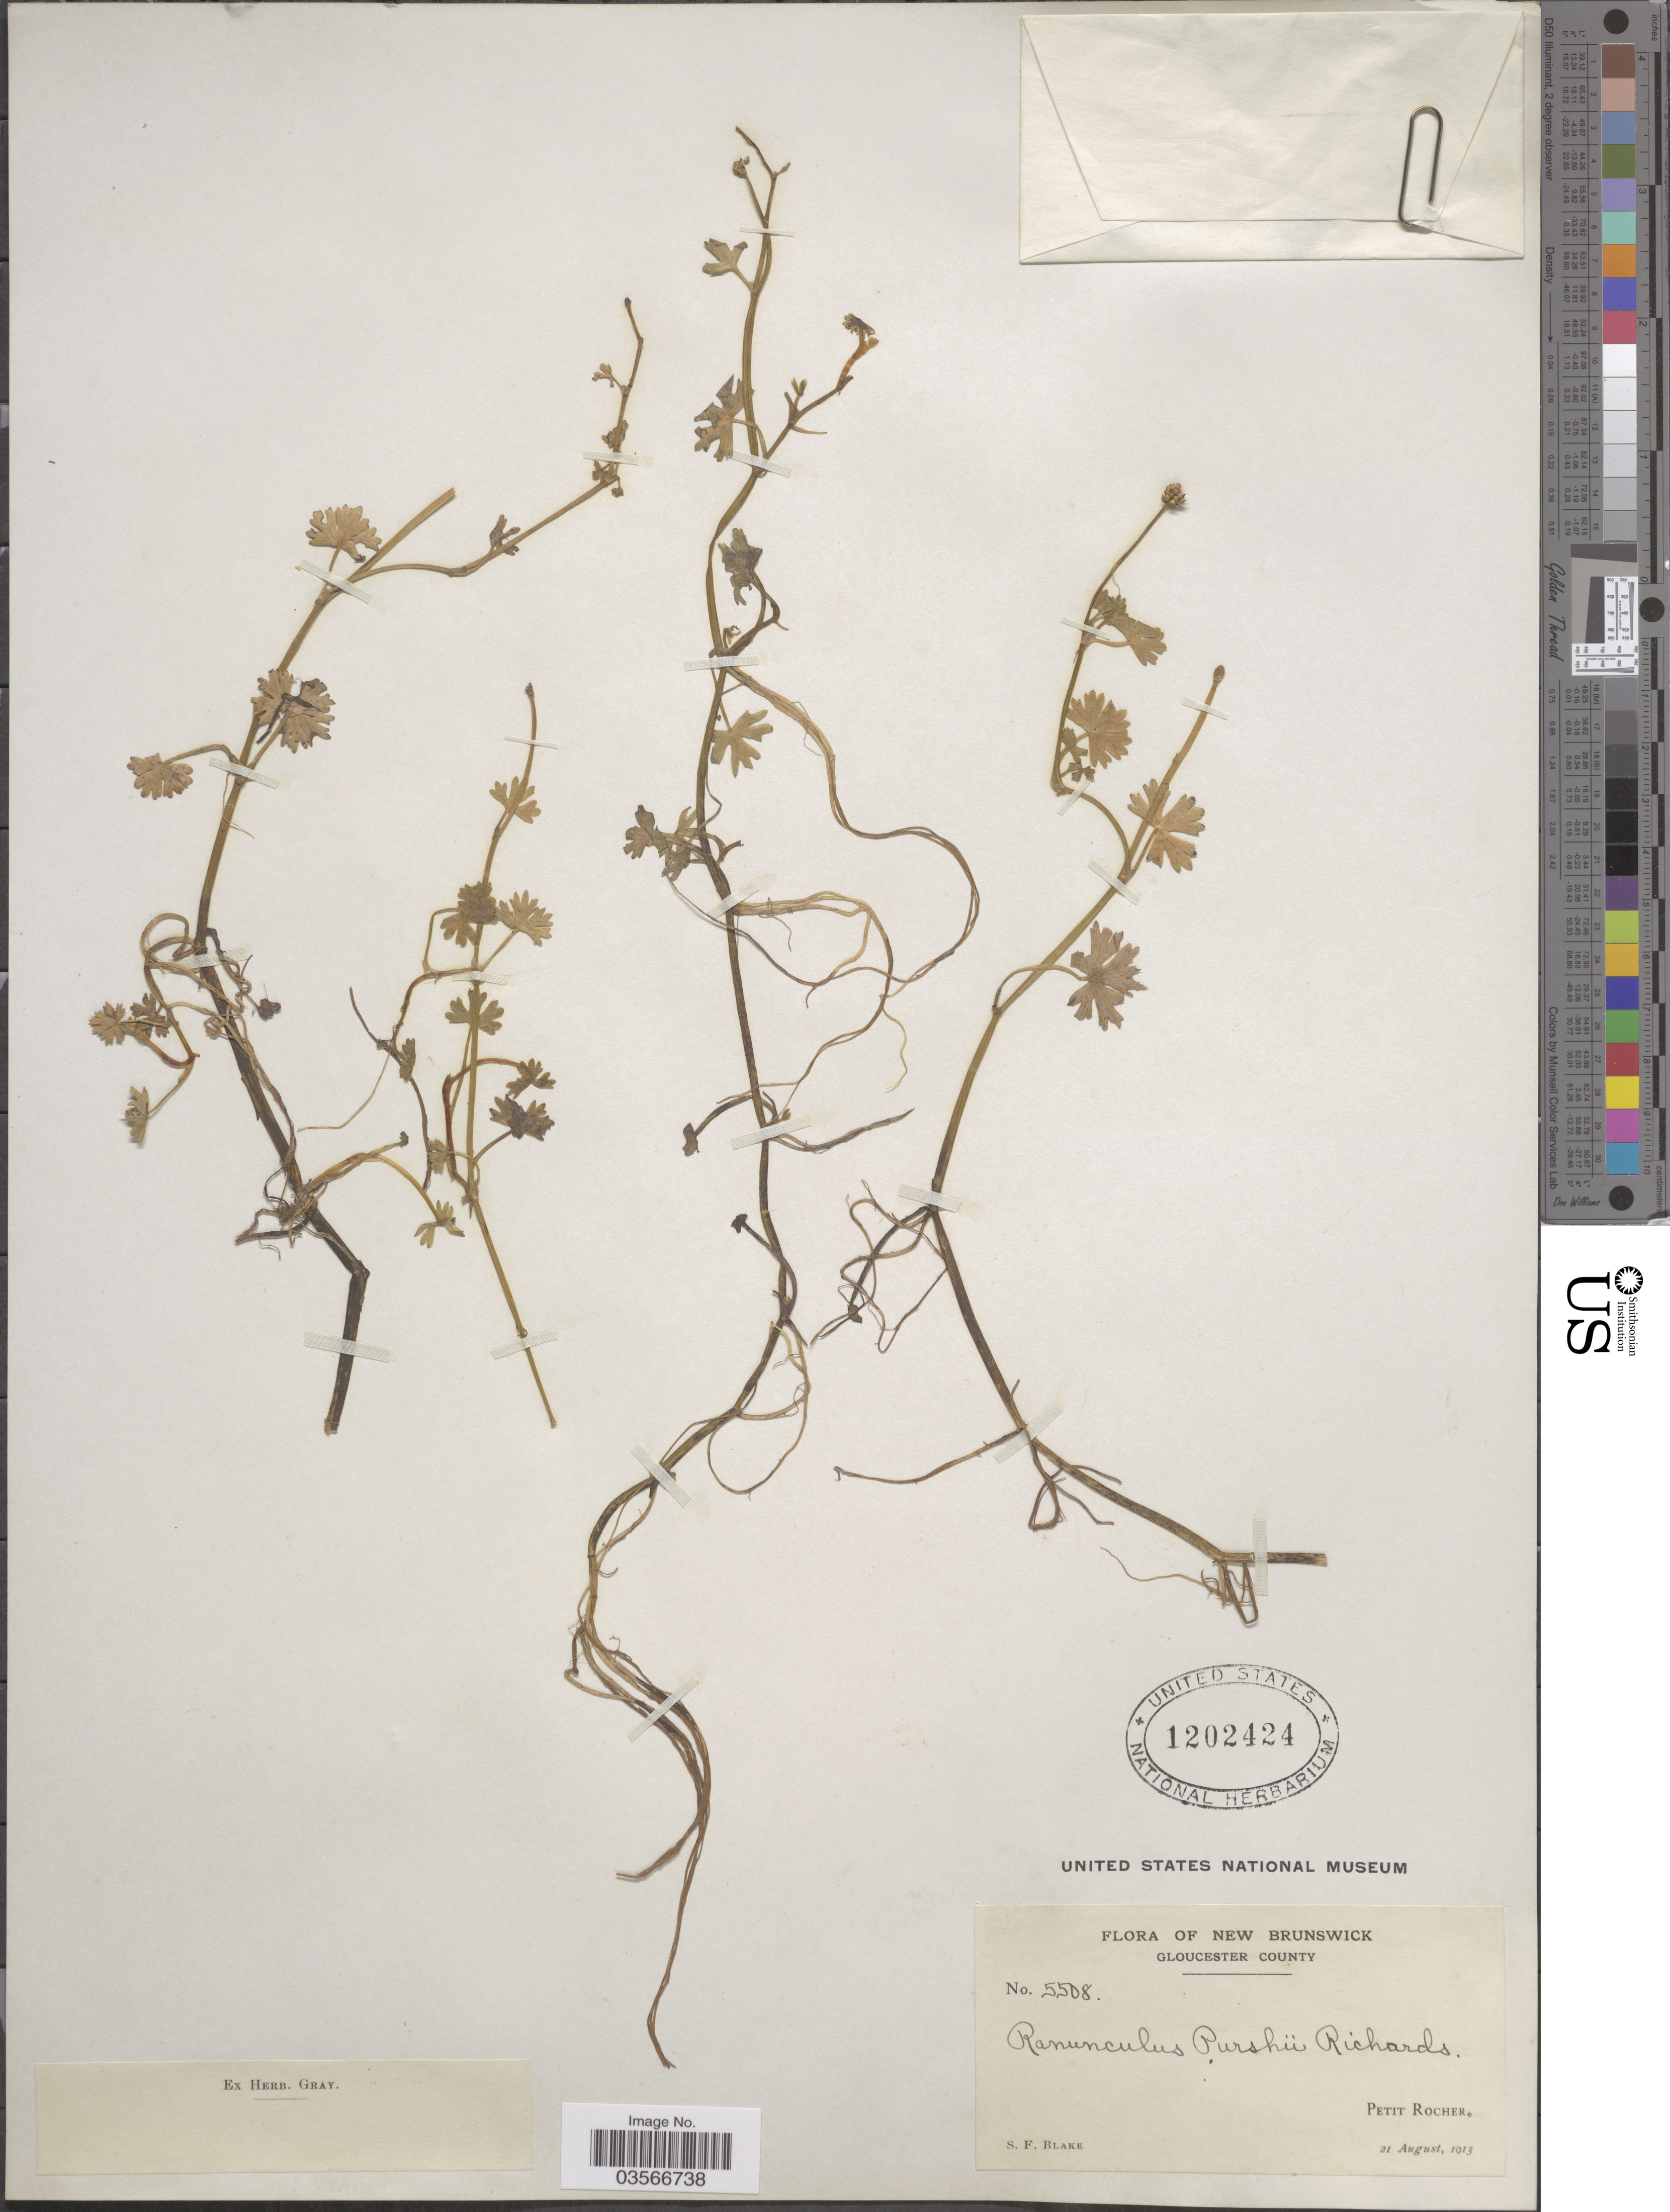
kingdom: Plantae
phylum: Tracheophyta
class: Magnoliopsida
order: Ranunculales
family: Ranunculaceae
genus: Ranunculus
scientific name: Ranunculus gmelinii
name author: DC.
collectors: S. Blake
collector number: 5508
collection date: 1913-08-21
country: Canada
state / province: New Brunswick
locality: Gloucester County. Petit Rocher.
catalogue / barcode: US 1202424